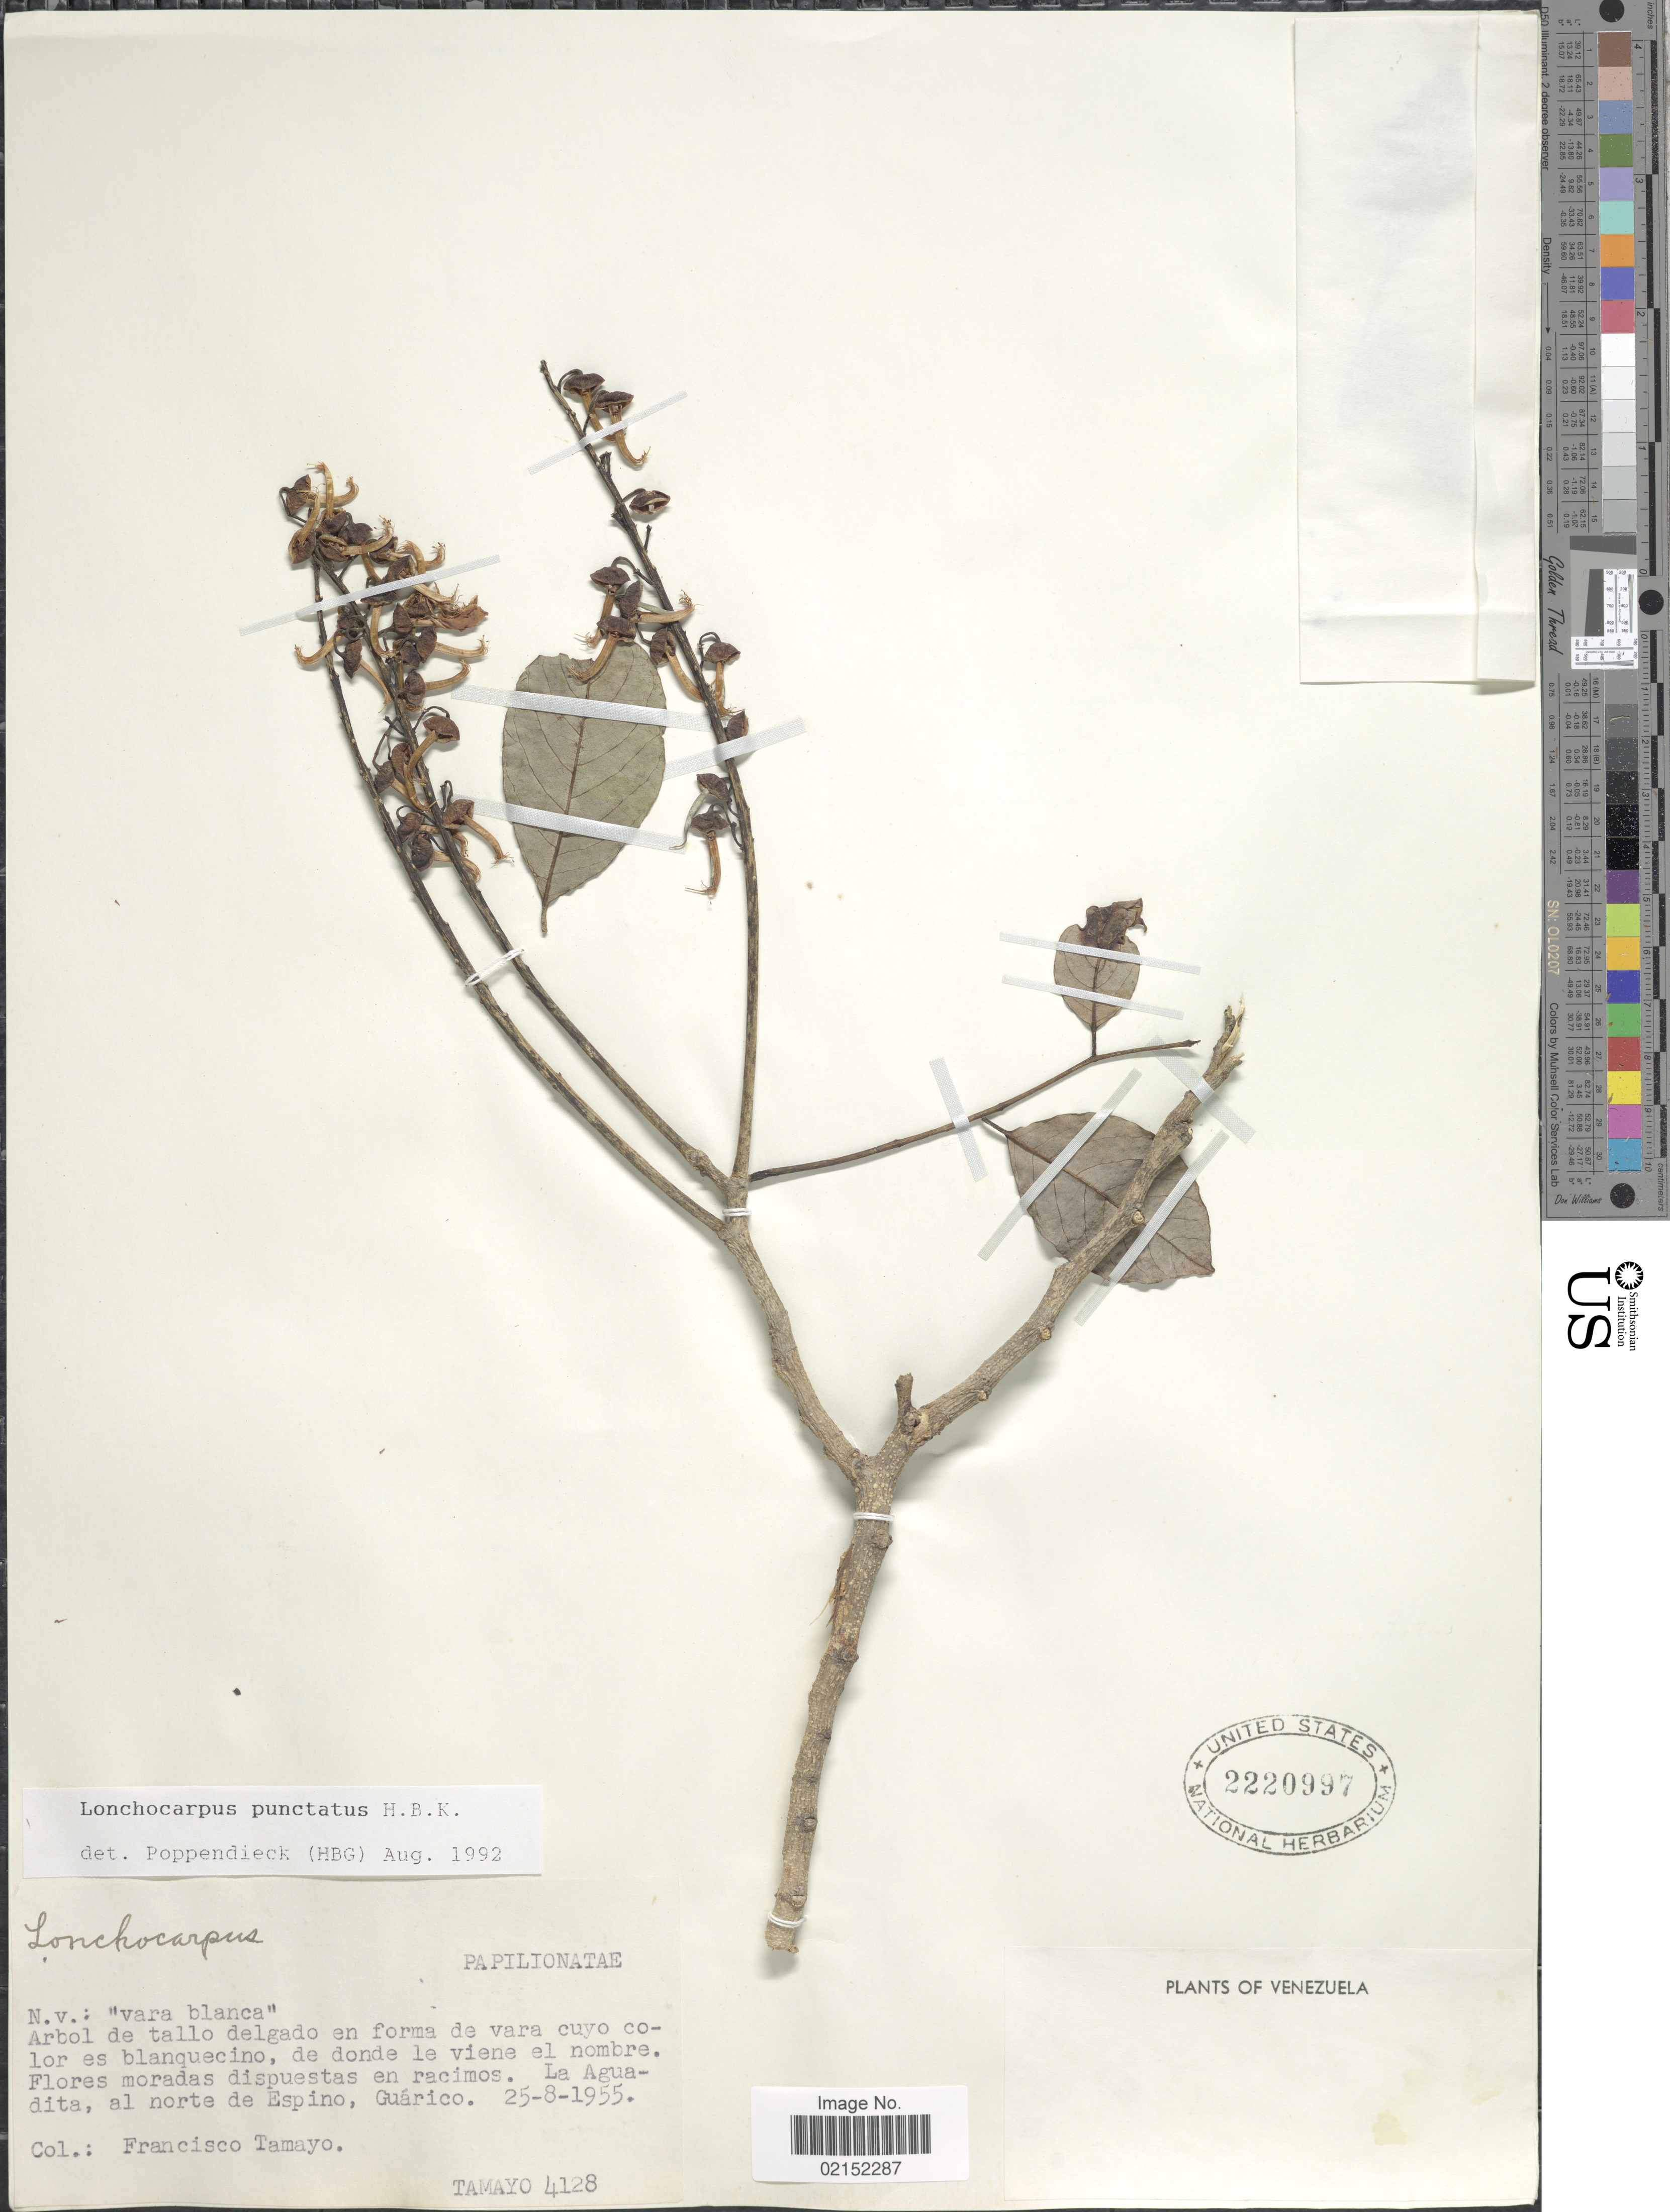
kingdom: Plantae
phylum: Tracheophyta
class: Magnoliopsida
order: Fabales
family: Fabaceae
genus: Lonchocarpus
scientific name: Lonchocarpus punctatus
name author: Kunth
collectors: F. Tamayo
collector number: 4128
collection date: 1955-08-25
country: Venezuela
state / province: Guárico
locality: La Aguadita, al norte de Espino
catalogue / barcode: US 2220997